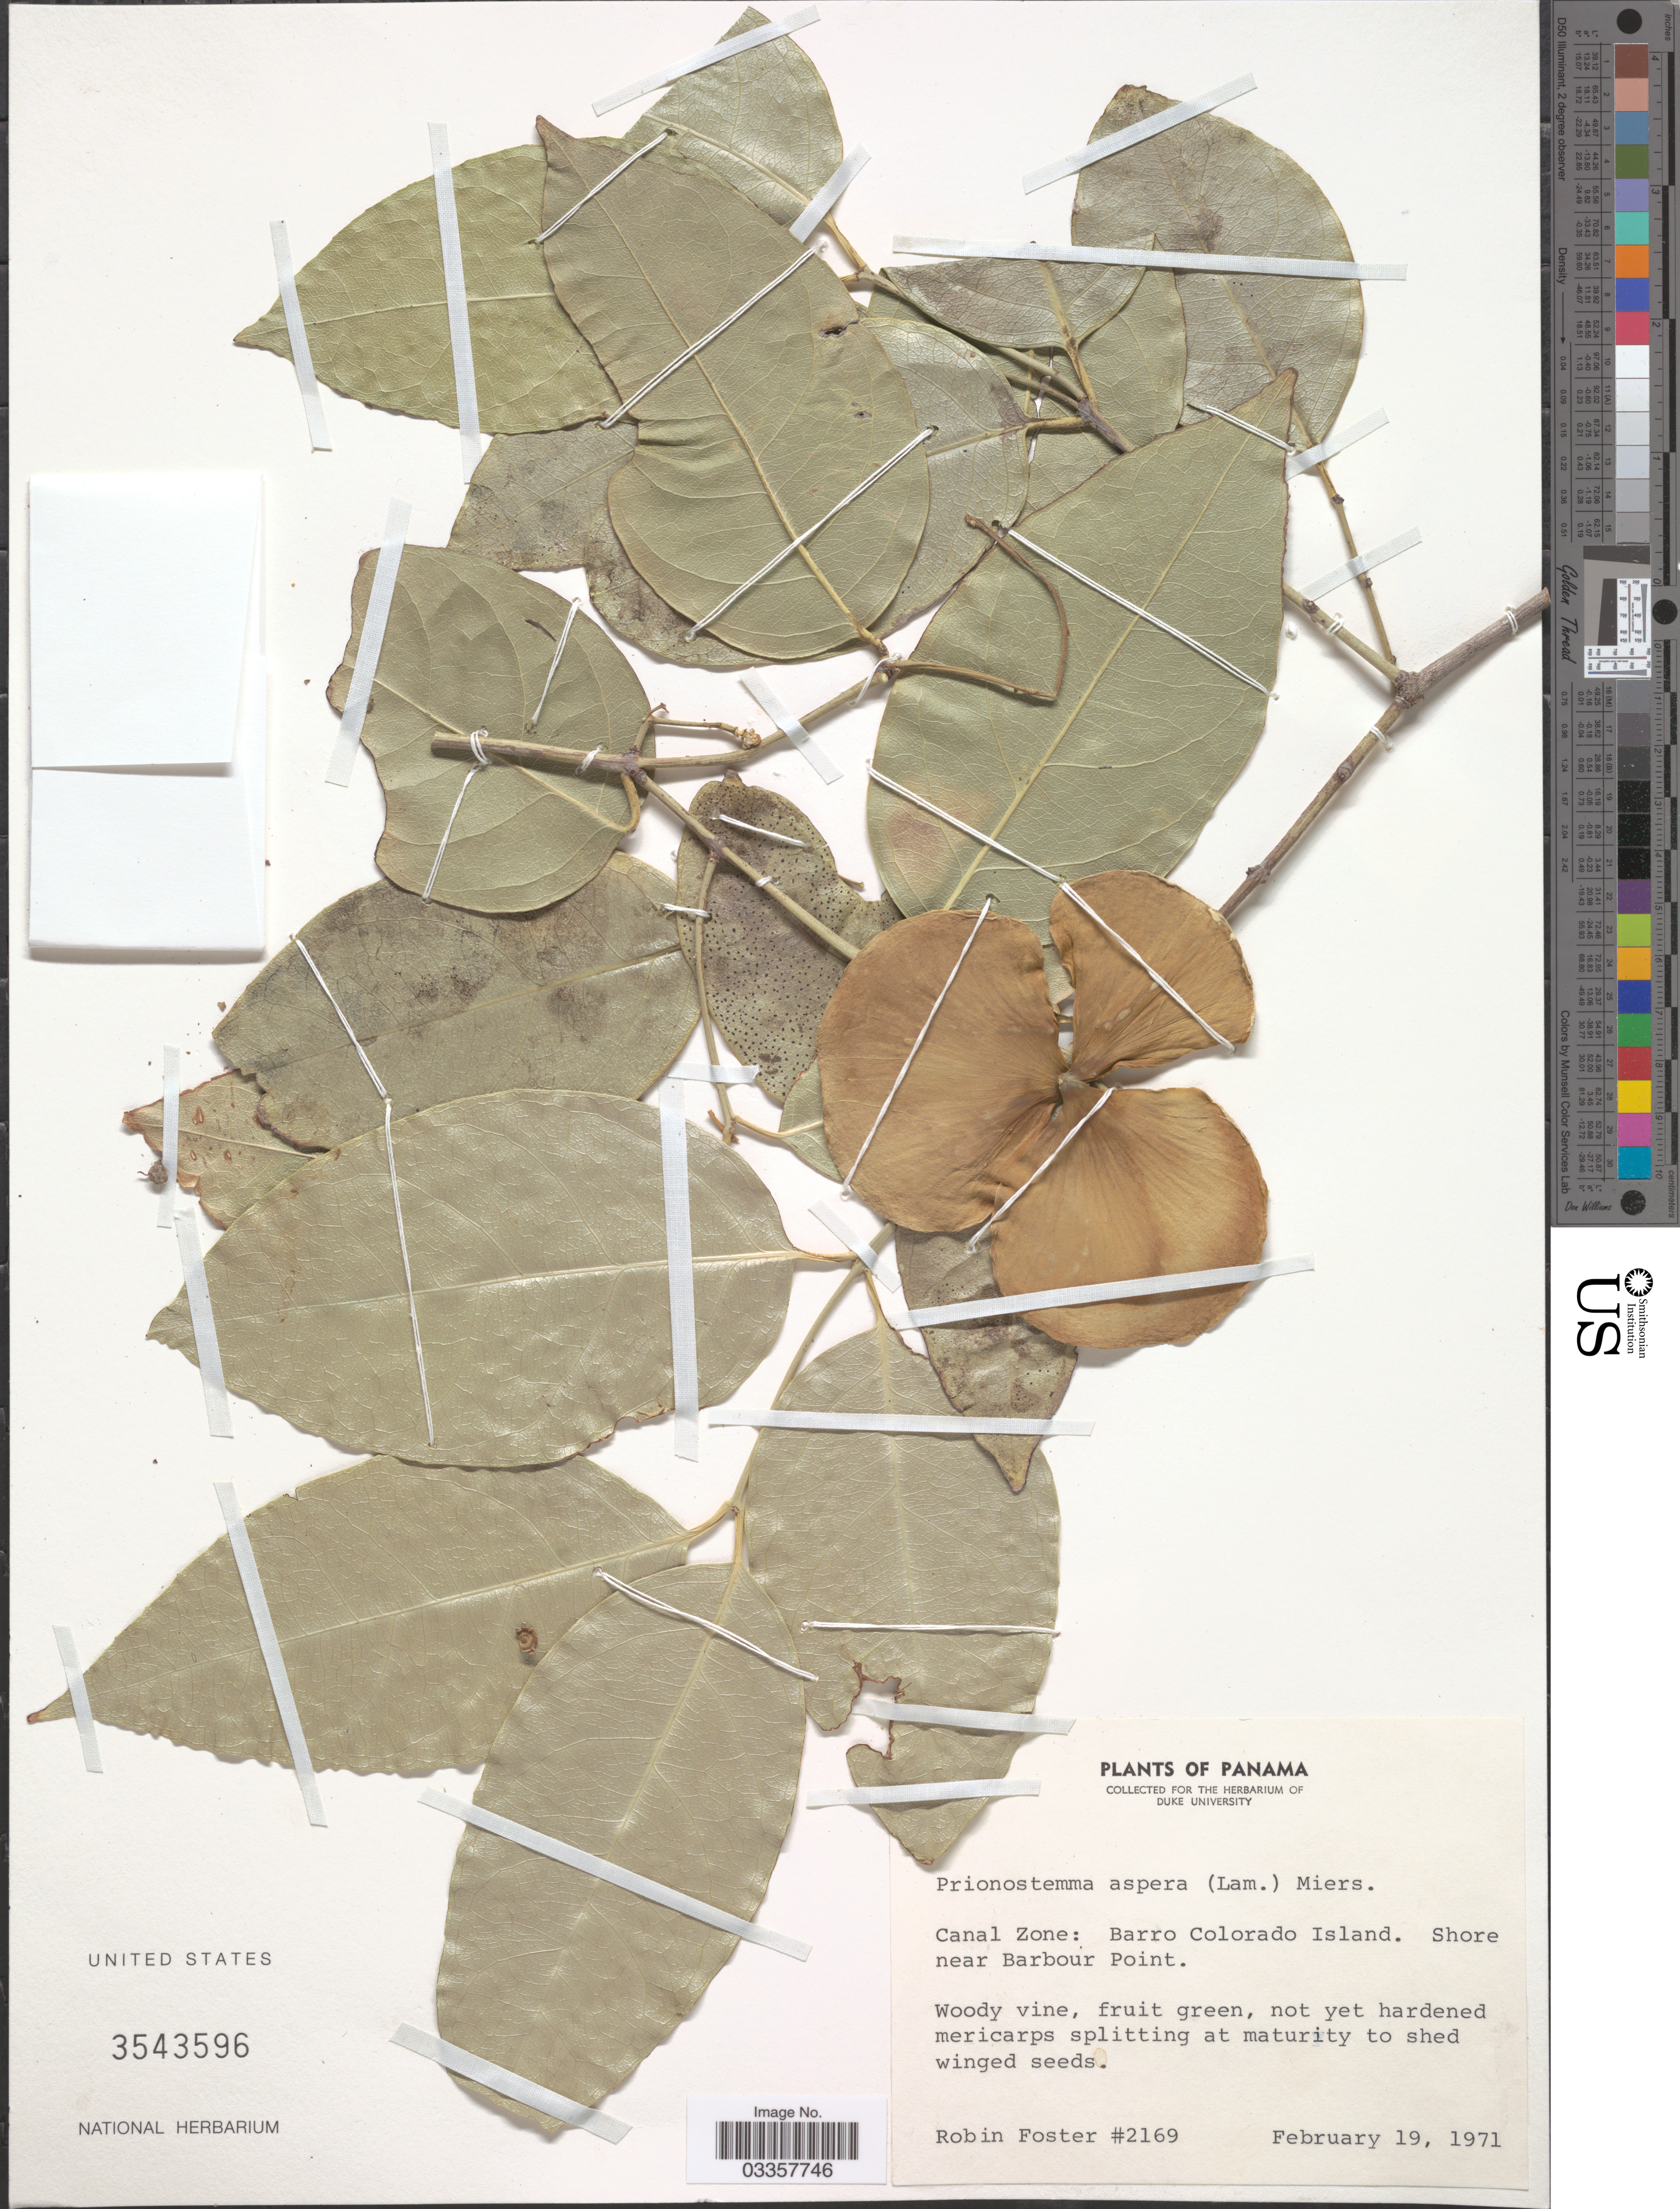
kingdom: Plantae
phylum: Tracheophyta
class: Magnoliopsida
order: Celastrales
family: Celastraceae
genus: Prionostemma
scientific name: Prionostemma aspera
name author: (Lam.) Miers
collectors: R. B. Foster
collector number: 2169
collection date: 1971-02-19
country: Panama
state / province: Panamá Oeste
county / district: Canal Zone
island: Barro Colorado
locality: Canal Zone: Barro Colorado Island. Shore near Barbour Point.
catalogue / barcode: US 3543596